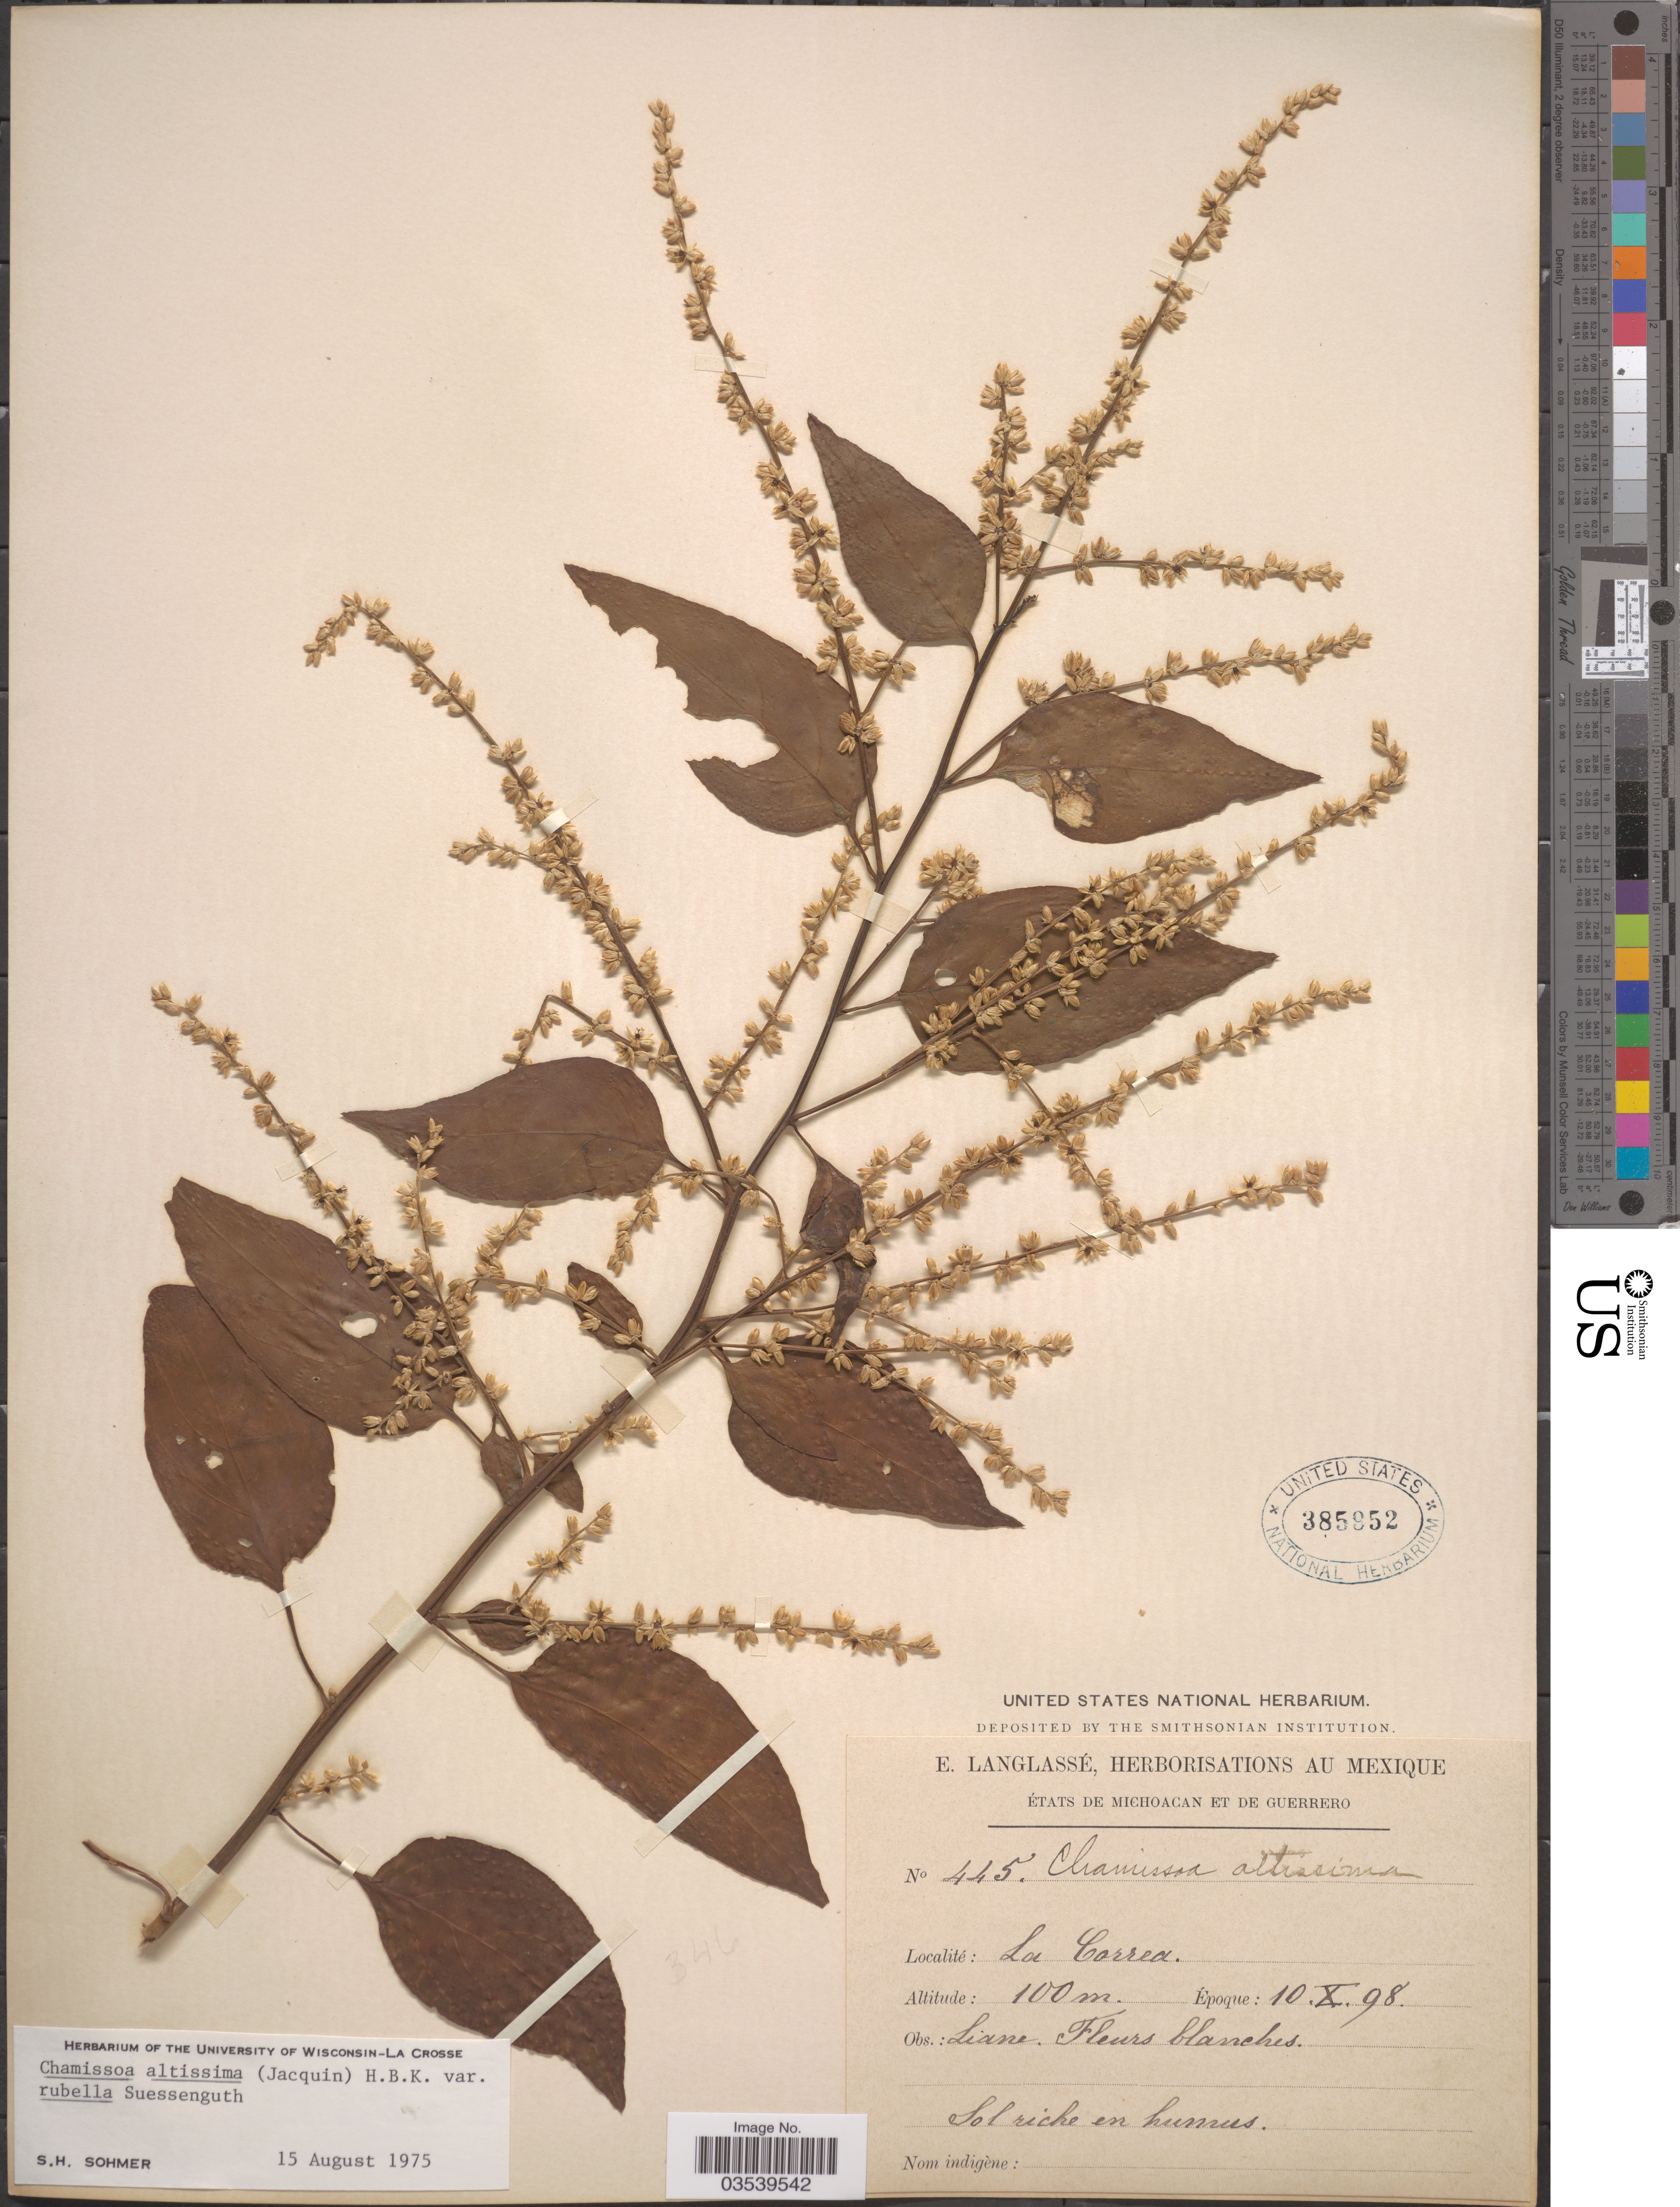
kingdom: Plantae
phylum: Tracheophyta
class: Magnoliopsida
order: Caryophyllales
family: Amaranthaceae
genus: Chamissoa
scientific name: Chamissoa altissima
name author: (Jacq.) Kunth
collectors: E. Langlassé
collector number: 445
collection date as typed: Transcribed d/m/y: 10/10/98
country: Mexico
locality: États de Michoacan et de Guerrero. La Correa.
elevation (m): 100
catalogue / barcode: US 385952